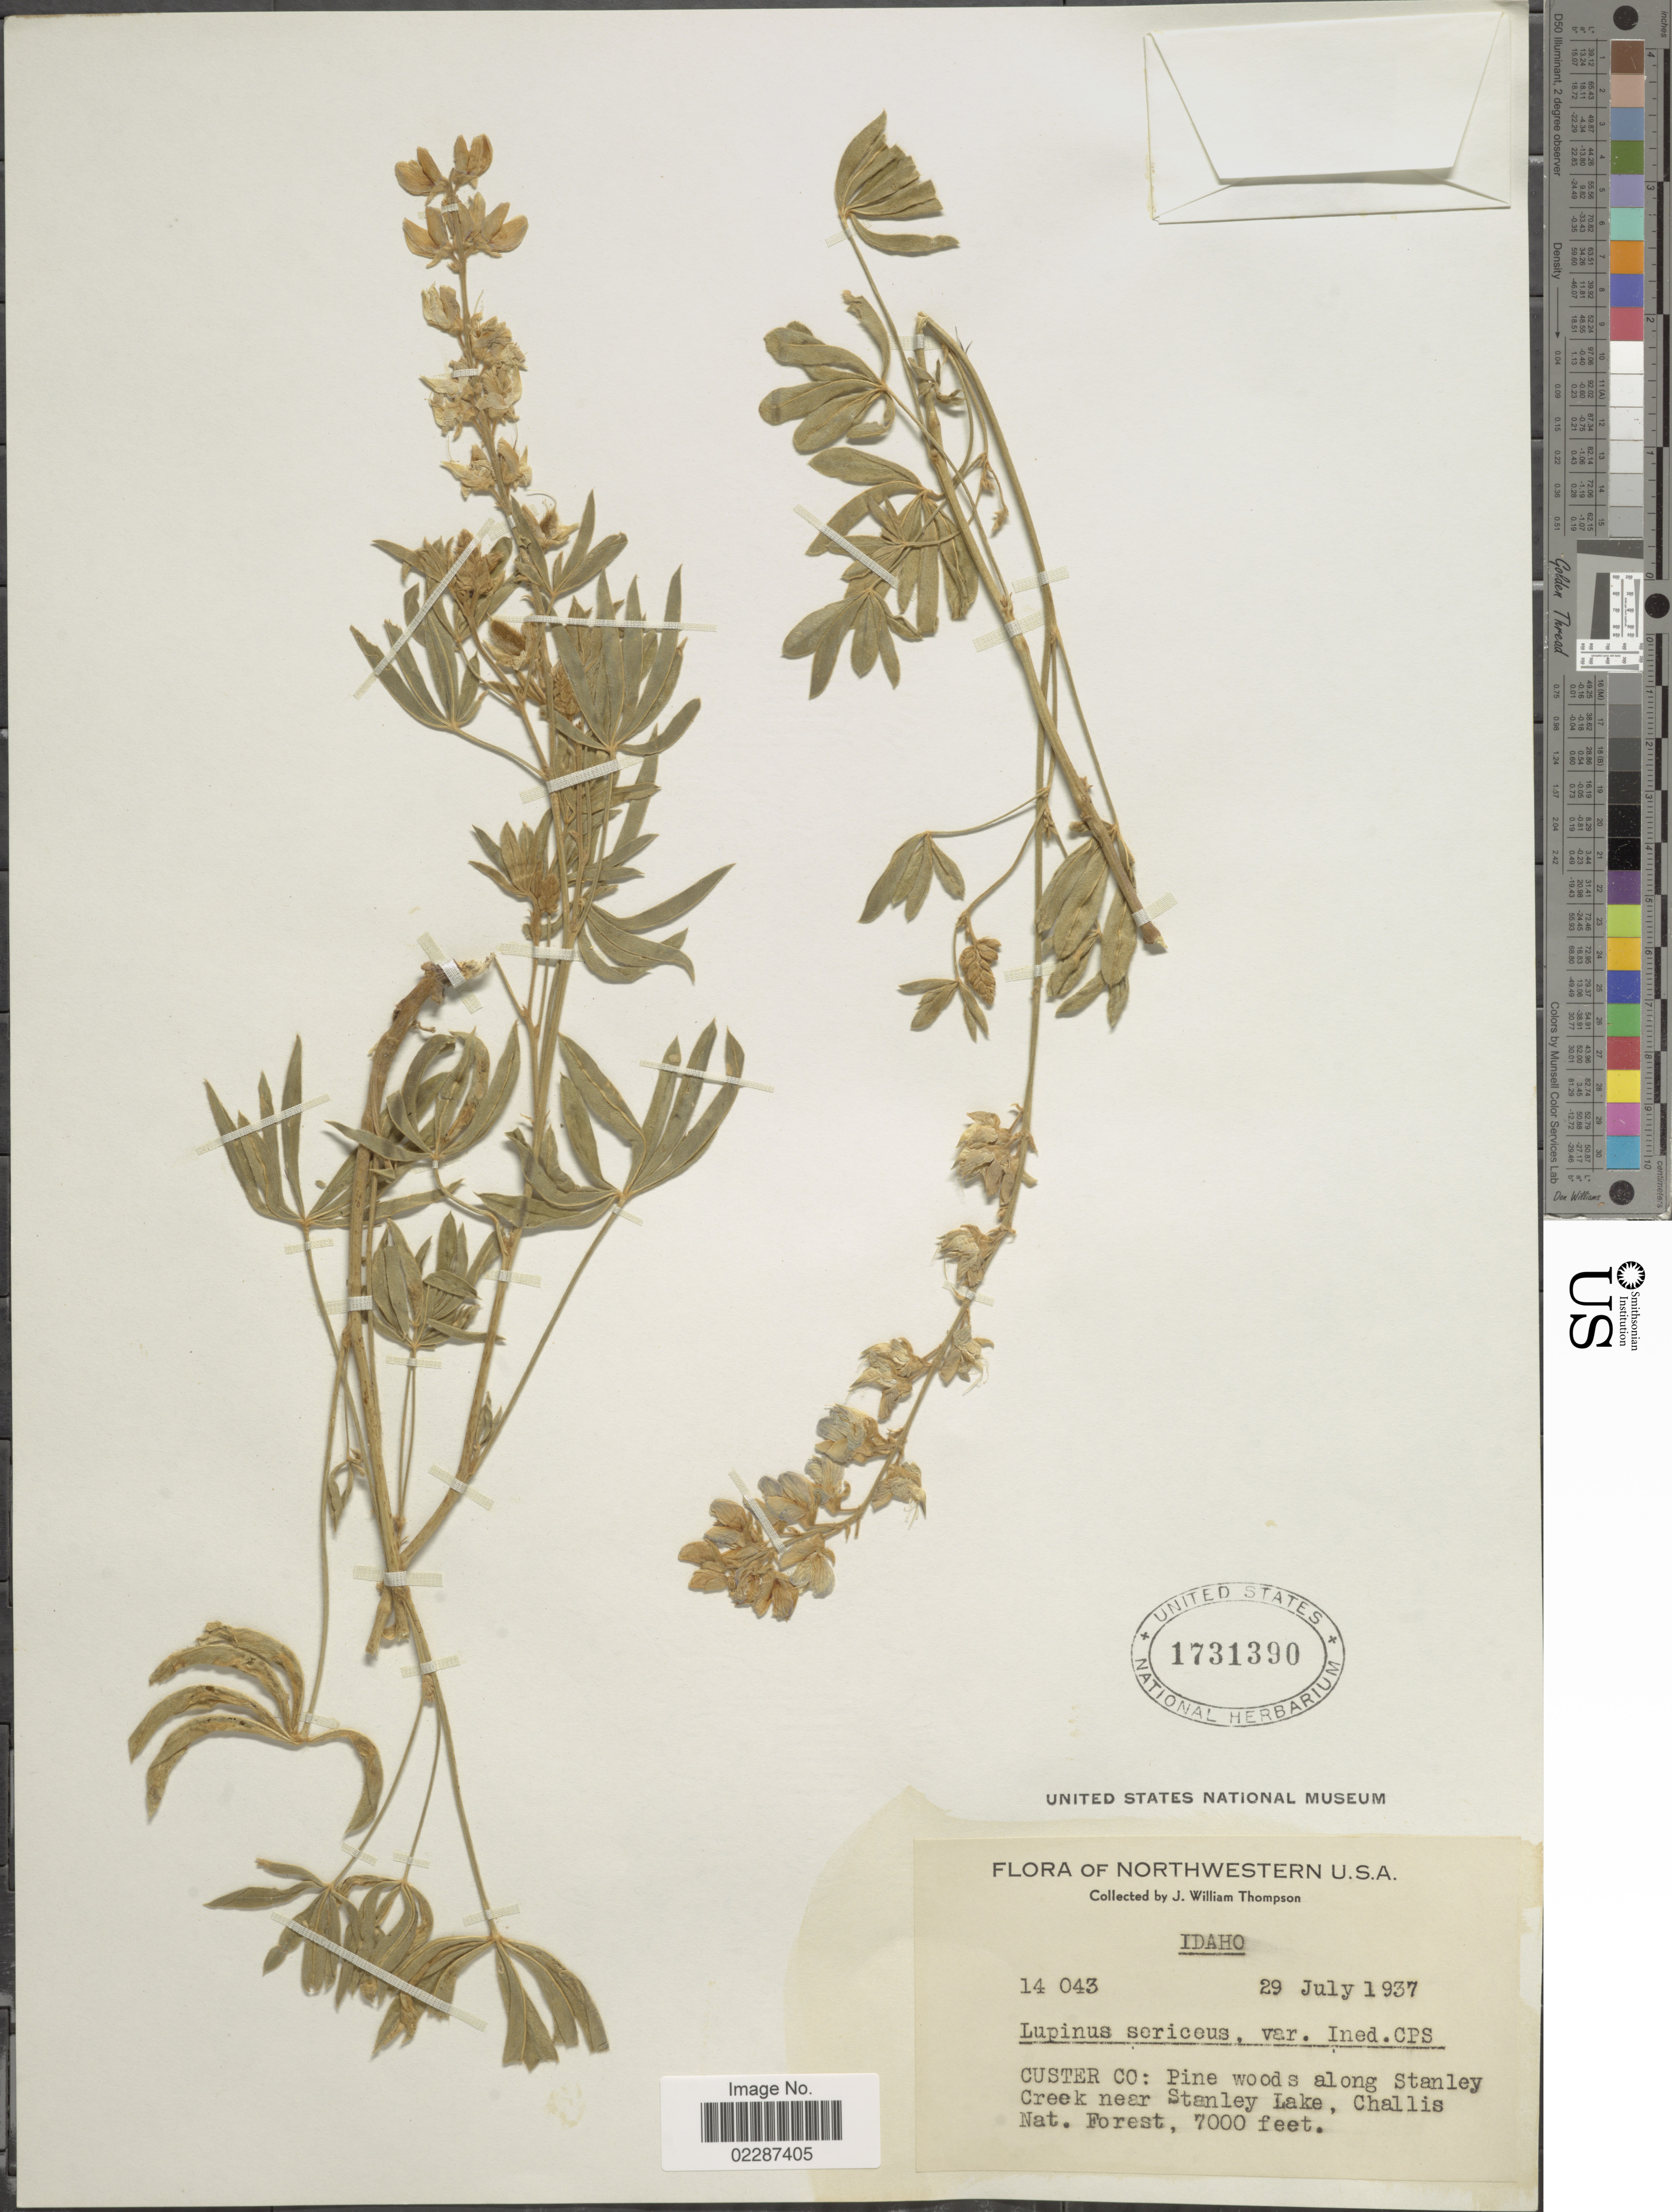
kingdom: Plantae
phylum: Tracheophyta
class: Magnoliopsida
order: Fabales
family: Fabaceae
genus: Lupinus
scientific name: Lupinus sericeus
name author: Pursh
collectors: J. W. Thompson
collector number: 14043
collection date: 1937-07-29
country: United States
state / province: Idaho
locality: Northwestern, Custer Co: Pine woods along Stanley Creek near Stanley Lake, Challis Nat. Forest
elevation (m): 2134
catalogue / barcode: US 1931390